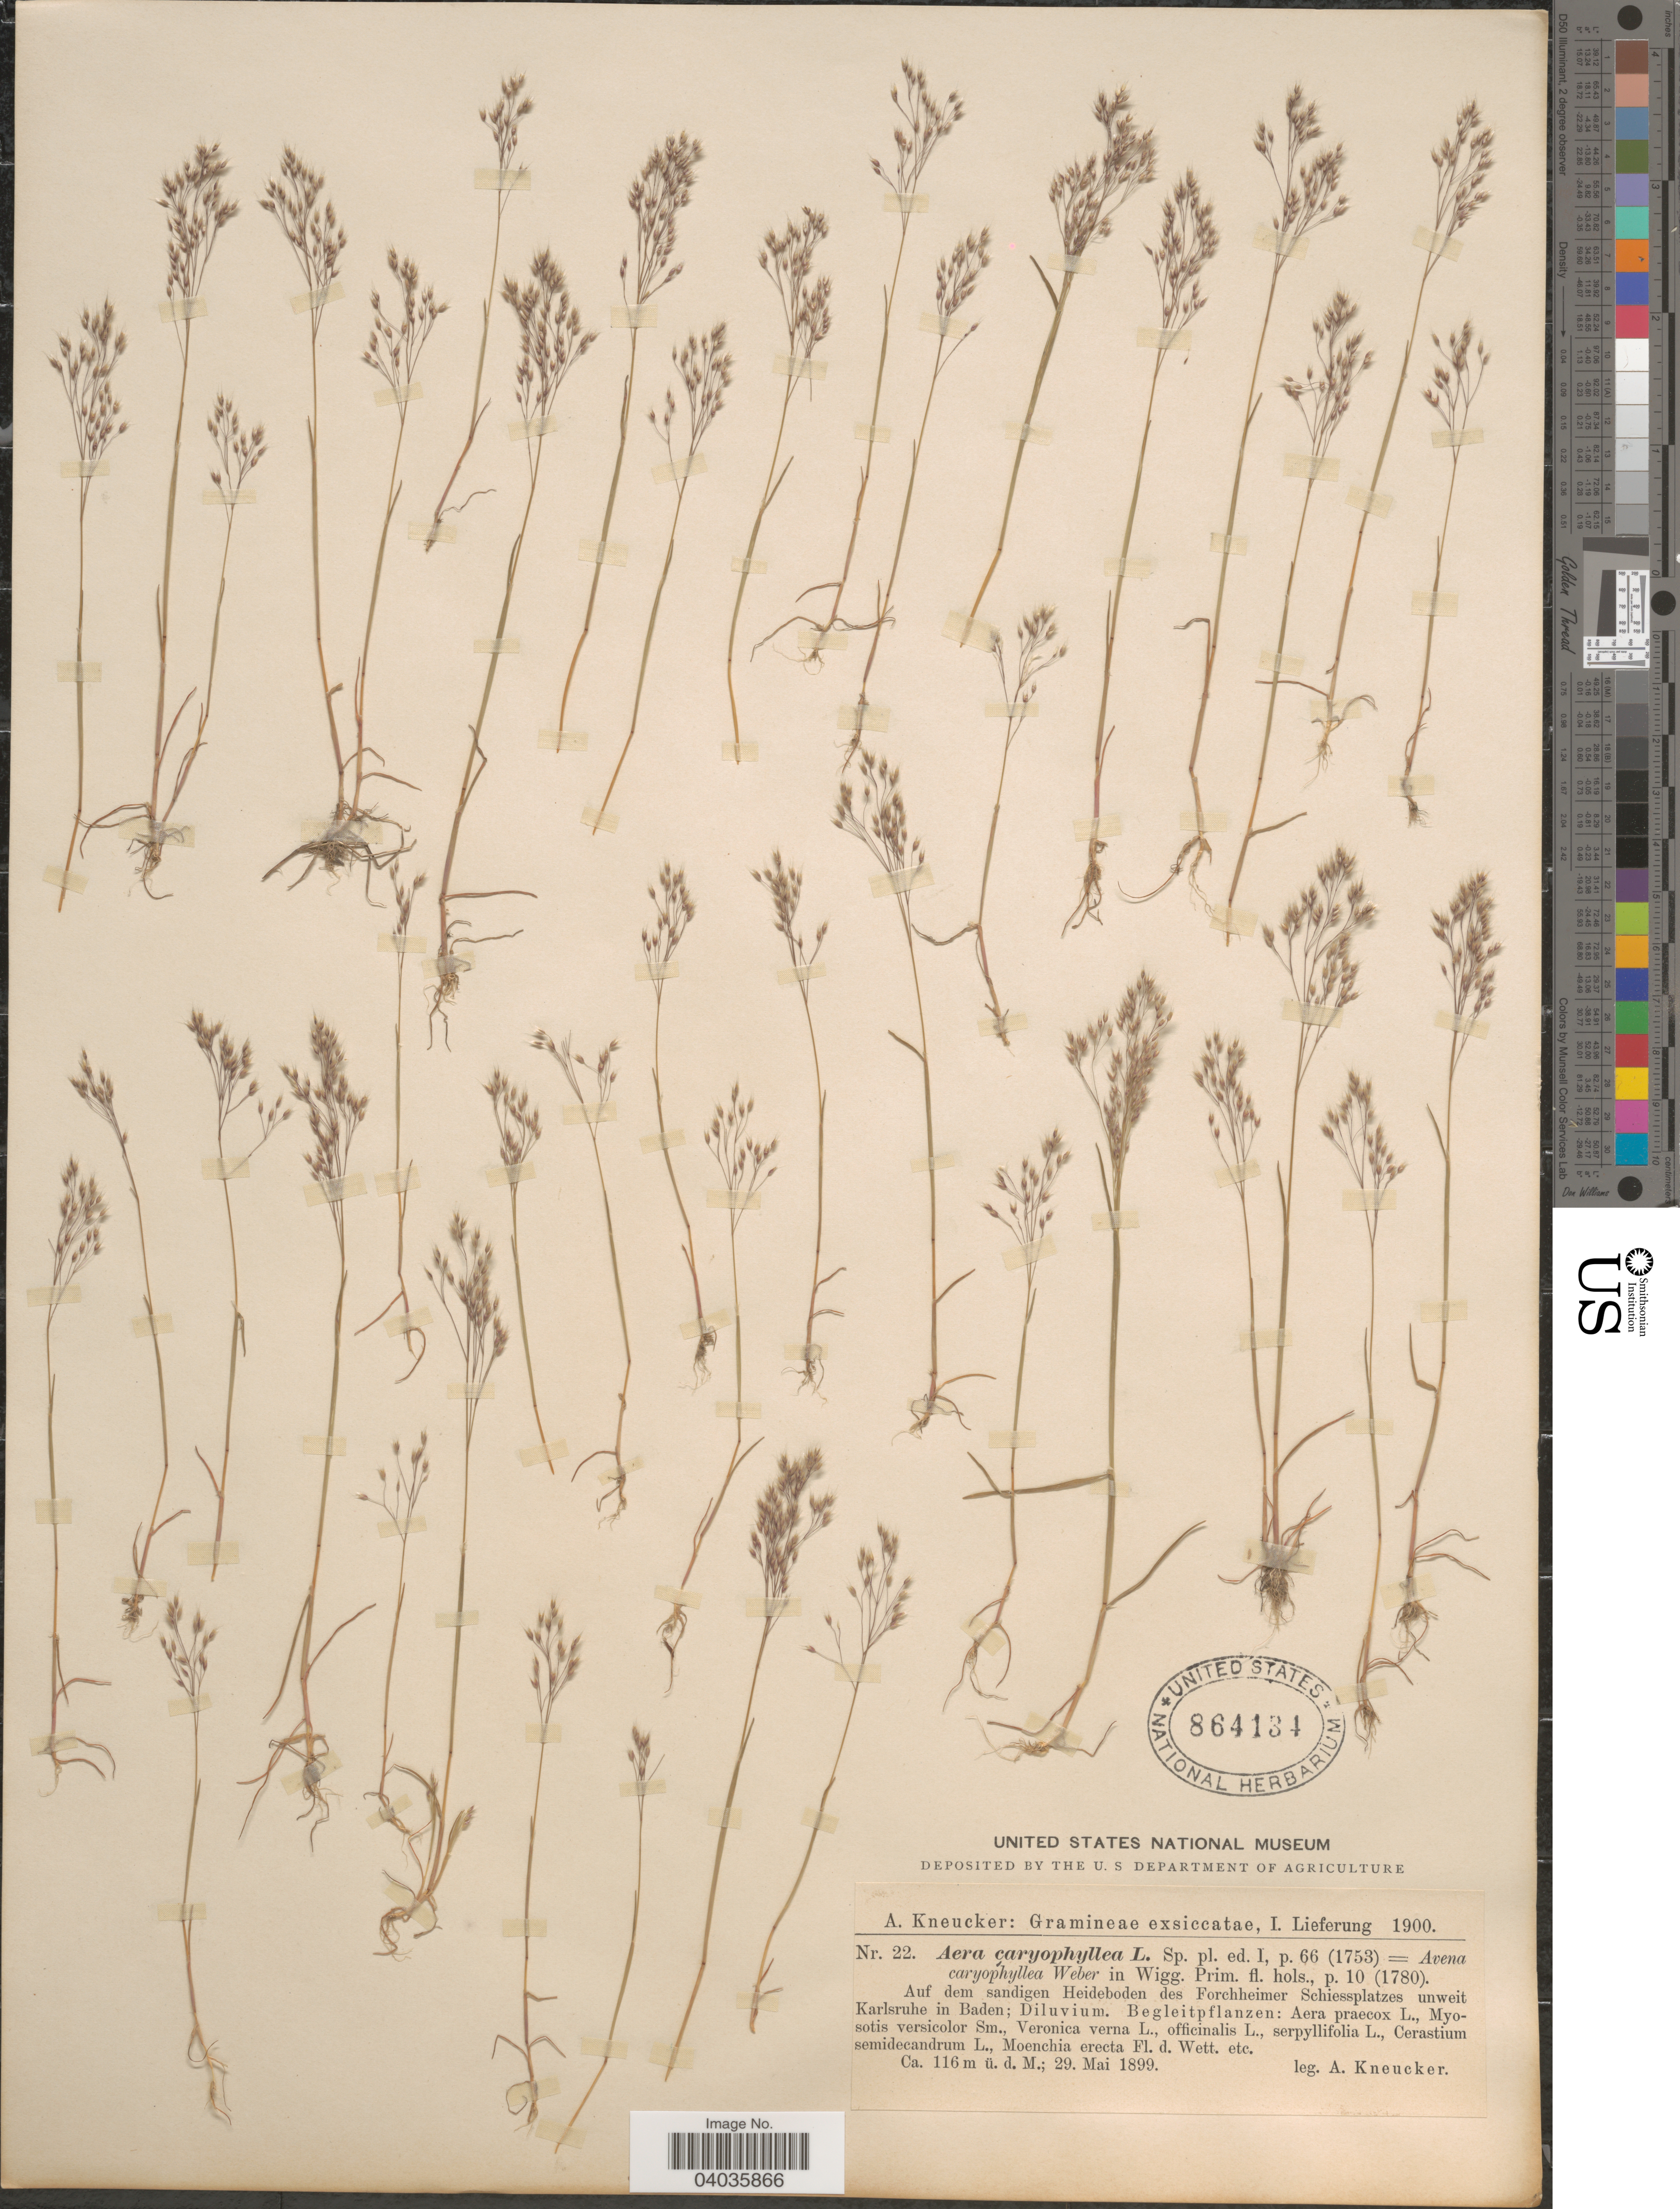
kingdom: Plantae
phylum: Tracheophyta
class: Liliopsida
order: Poales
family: Poaceae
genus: Aira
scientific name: Aira caryophyllea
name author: L.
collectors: A. Kneucker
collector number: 22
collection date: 1899-05-29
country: Germany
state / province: Baden-Württemberg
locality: Auf dem sandigen Heideboden des Forchheimer Schiessplatzes unweit Karlsruhe in Baden; Diluvium.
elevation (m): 116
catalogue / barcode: US 864134